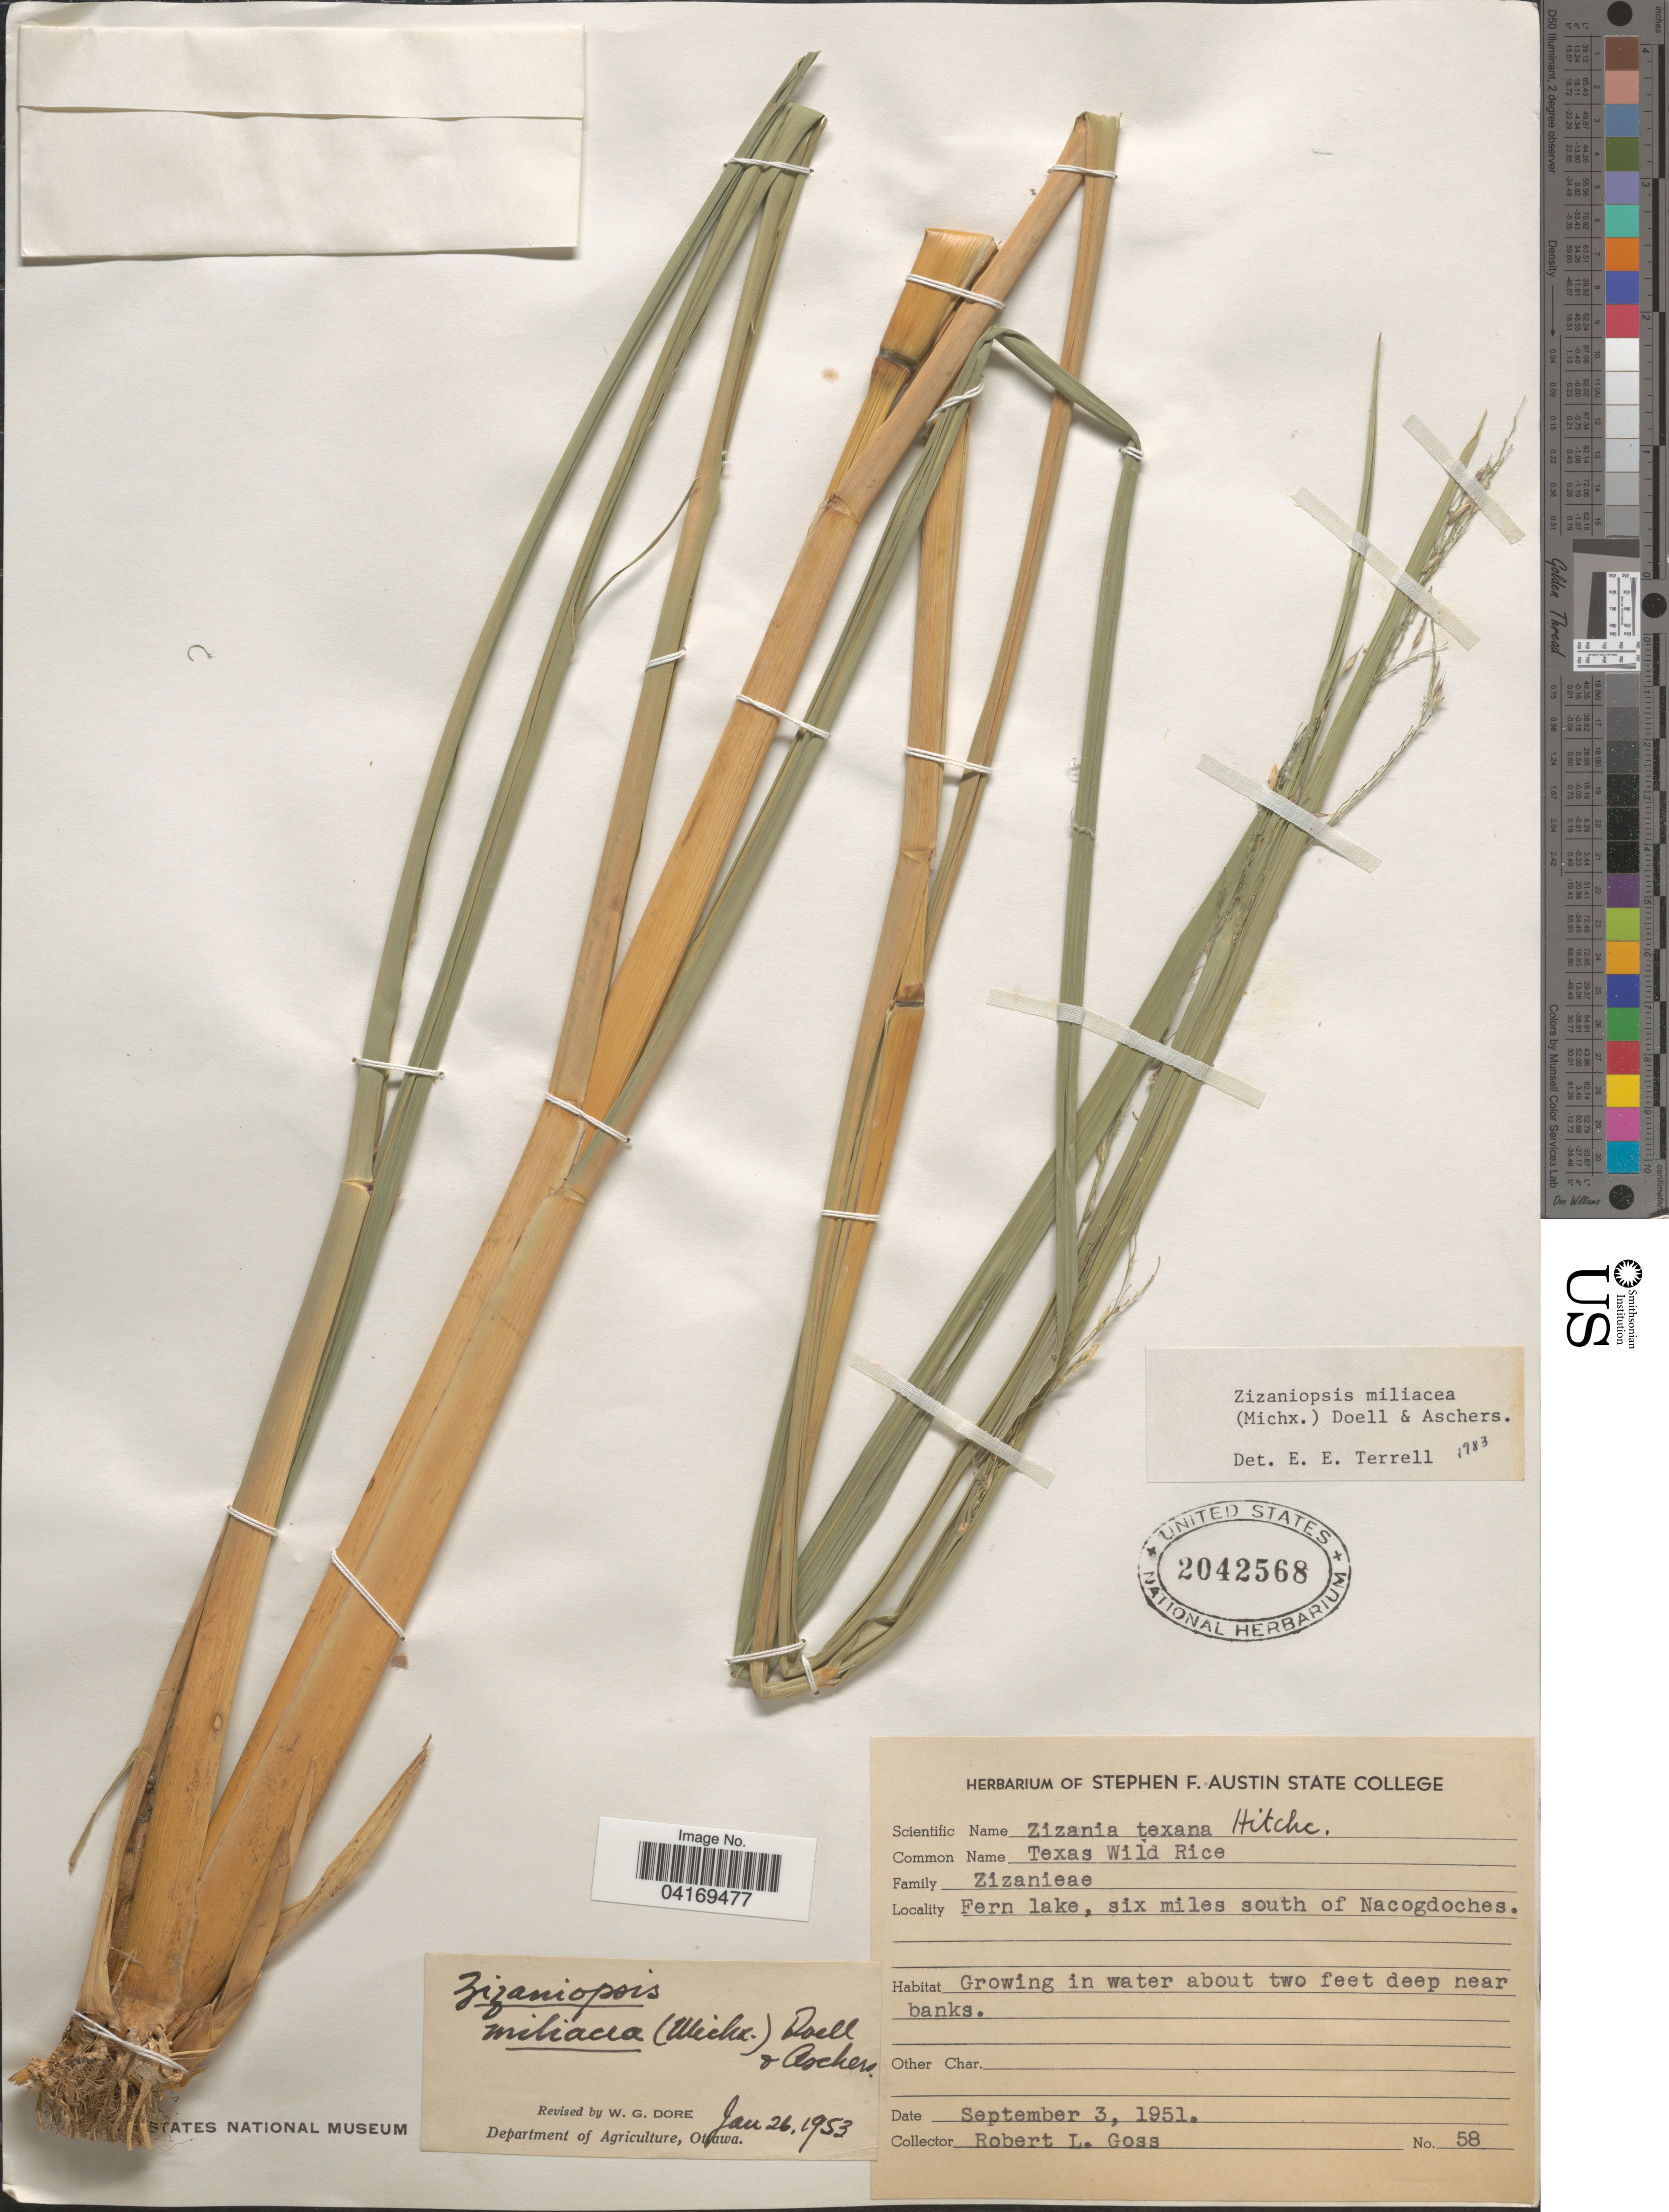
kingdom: Plantae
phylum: Tracheophyta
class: Liliopsida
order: Poales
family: Poaceae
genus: Zizaniopsis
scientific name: Zizaniopsis miliacea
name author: (Michx.) Döll & Asch.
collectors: R. Goss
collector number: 58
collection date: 1951-09-03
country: United States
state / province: Texas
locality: Fern lake, six miles south of Nacogdocches.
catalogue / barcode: US 2042568